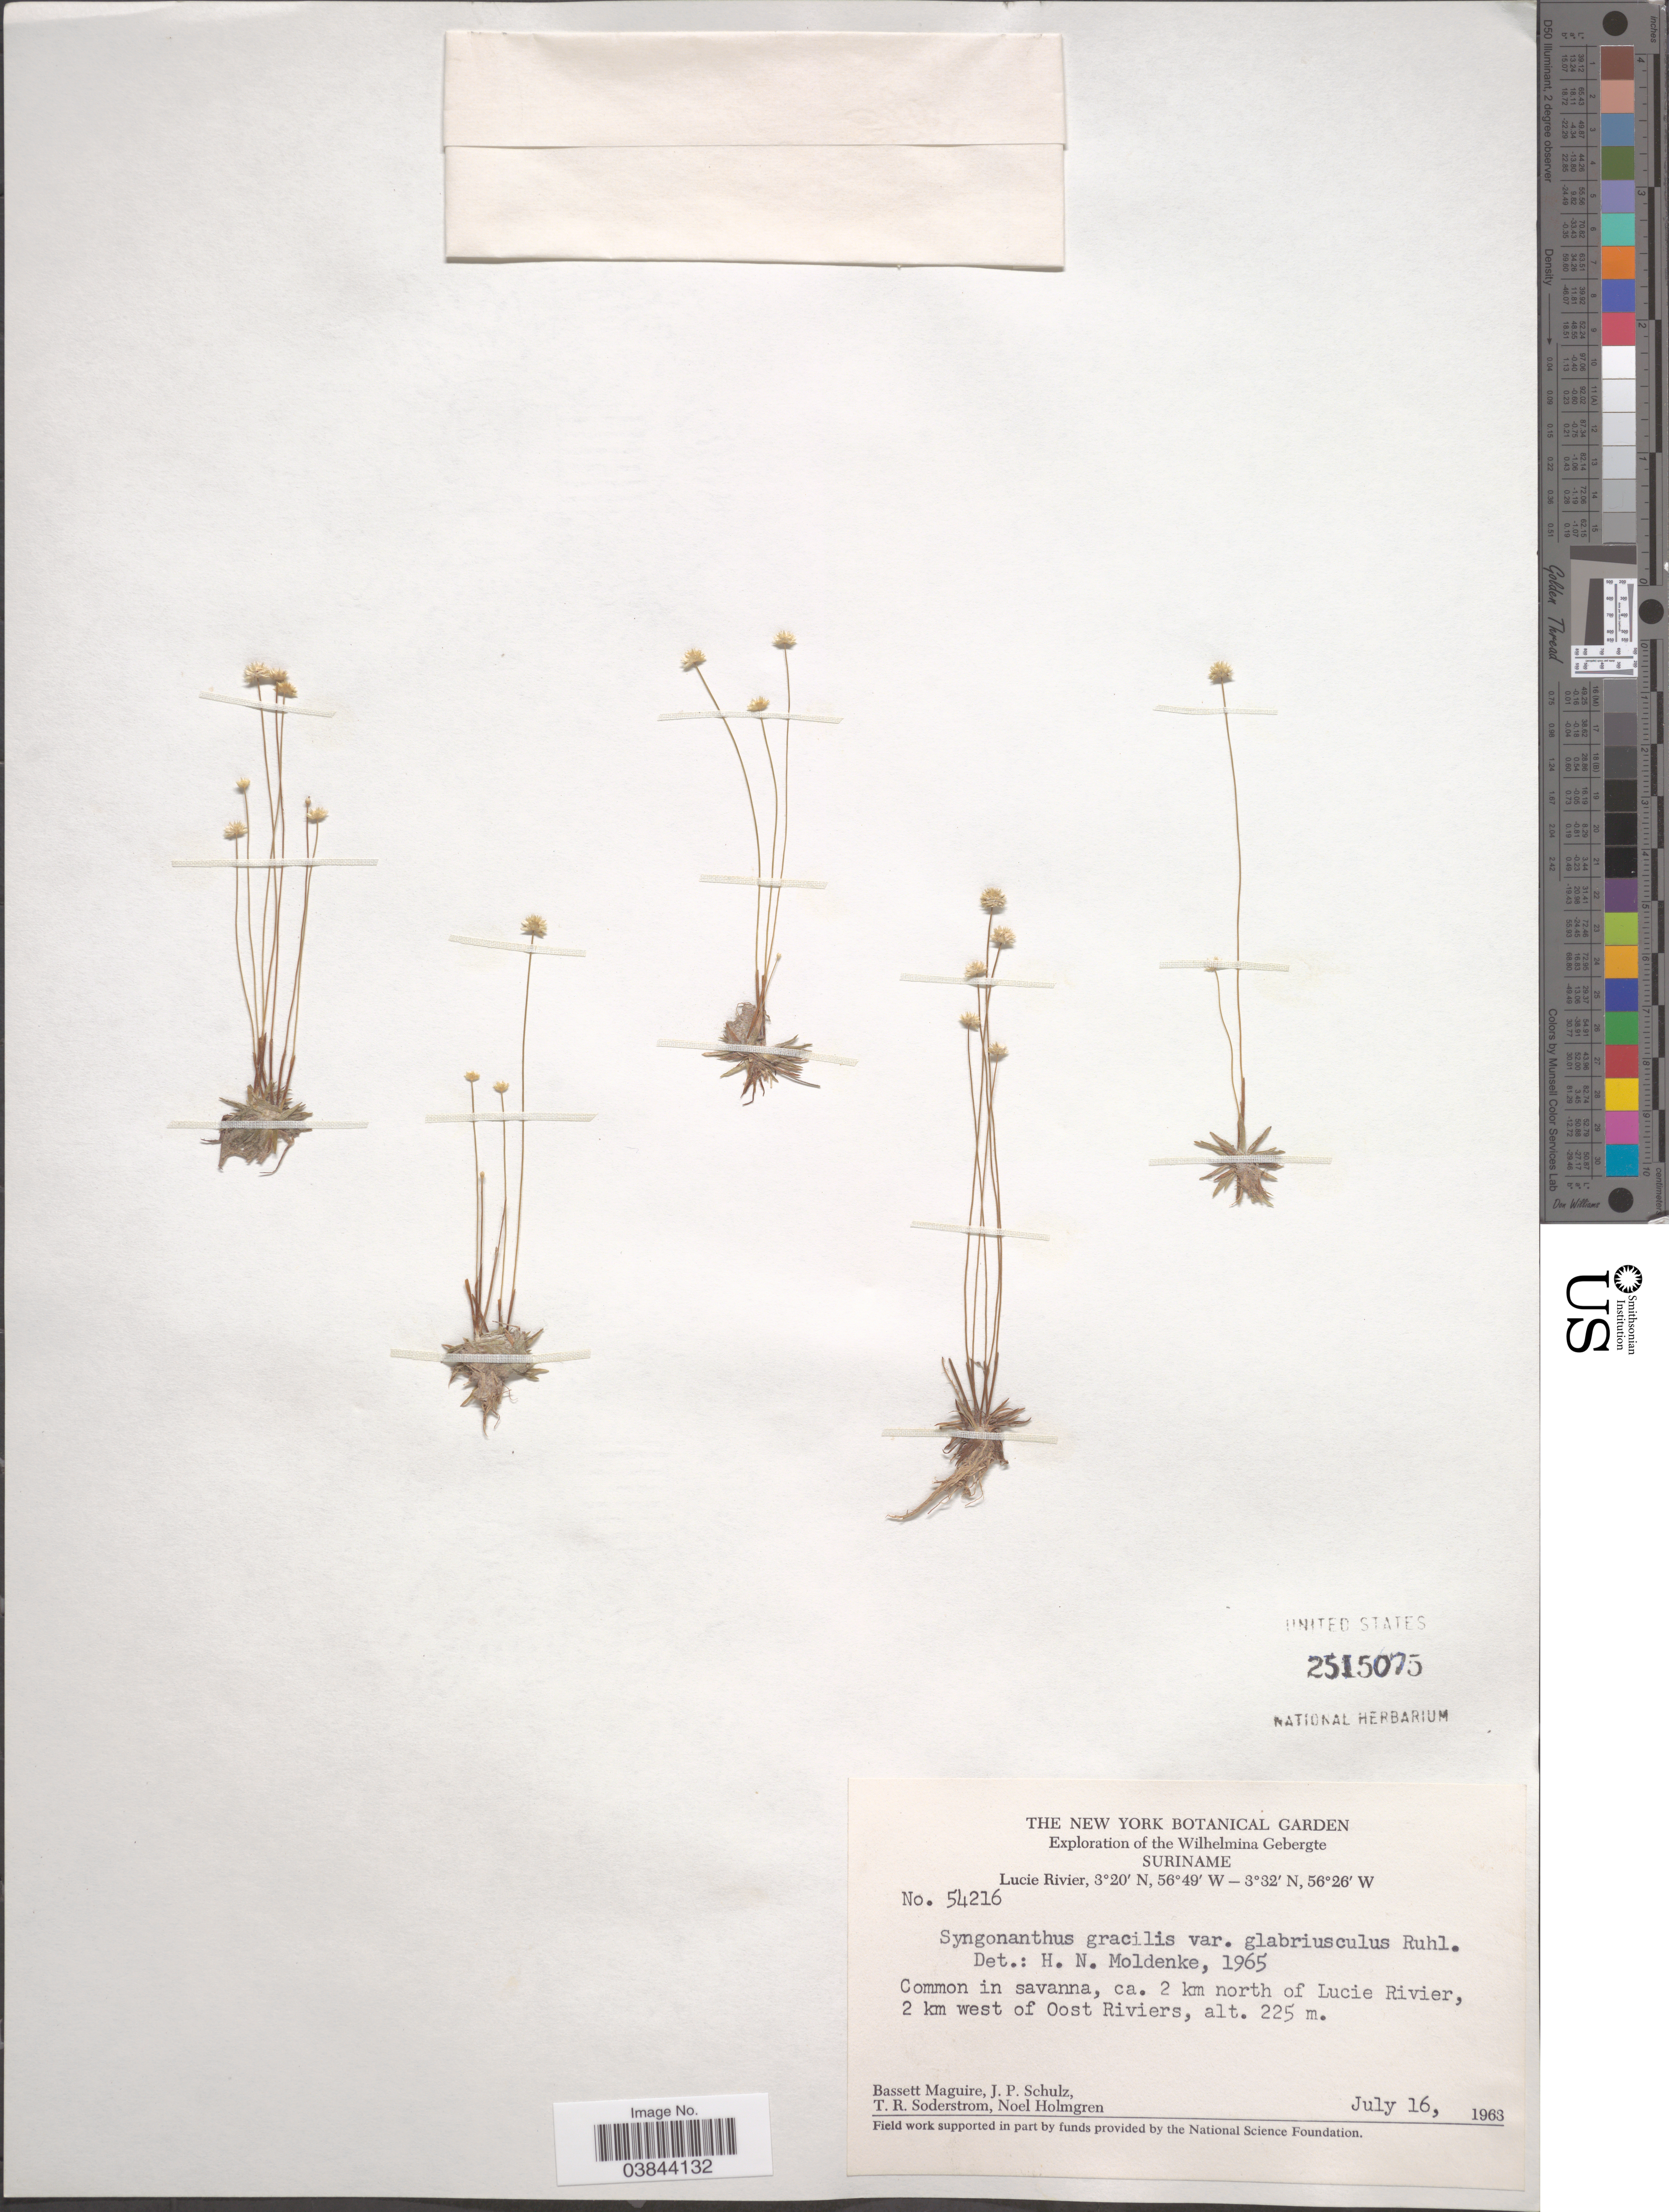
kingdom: Plantae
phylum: Tracheophyta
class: Liliopsida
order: Poales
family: Eriocaulaceae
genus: Syngonanthus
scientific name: Syngonanthus gracilis var. glabriusculus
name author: Ruhland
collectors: B. Maguire, J. P. Schulz, T. R. Soderstrom & N. H. Holmgren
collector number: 54216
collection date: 1963-07-16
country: Suriname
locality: The Wilhelmina Gebergte. Lucie Rivier. Ca. 2 km north of Lucie Rivier, 2 km west of Oost Riviers.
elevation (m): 225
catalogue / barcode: US 2515075